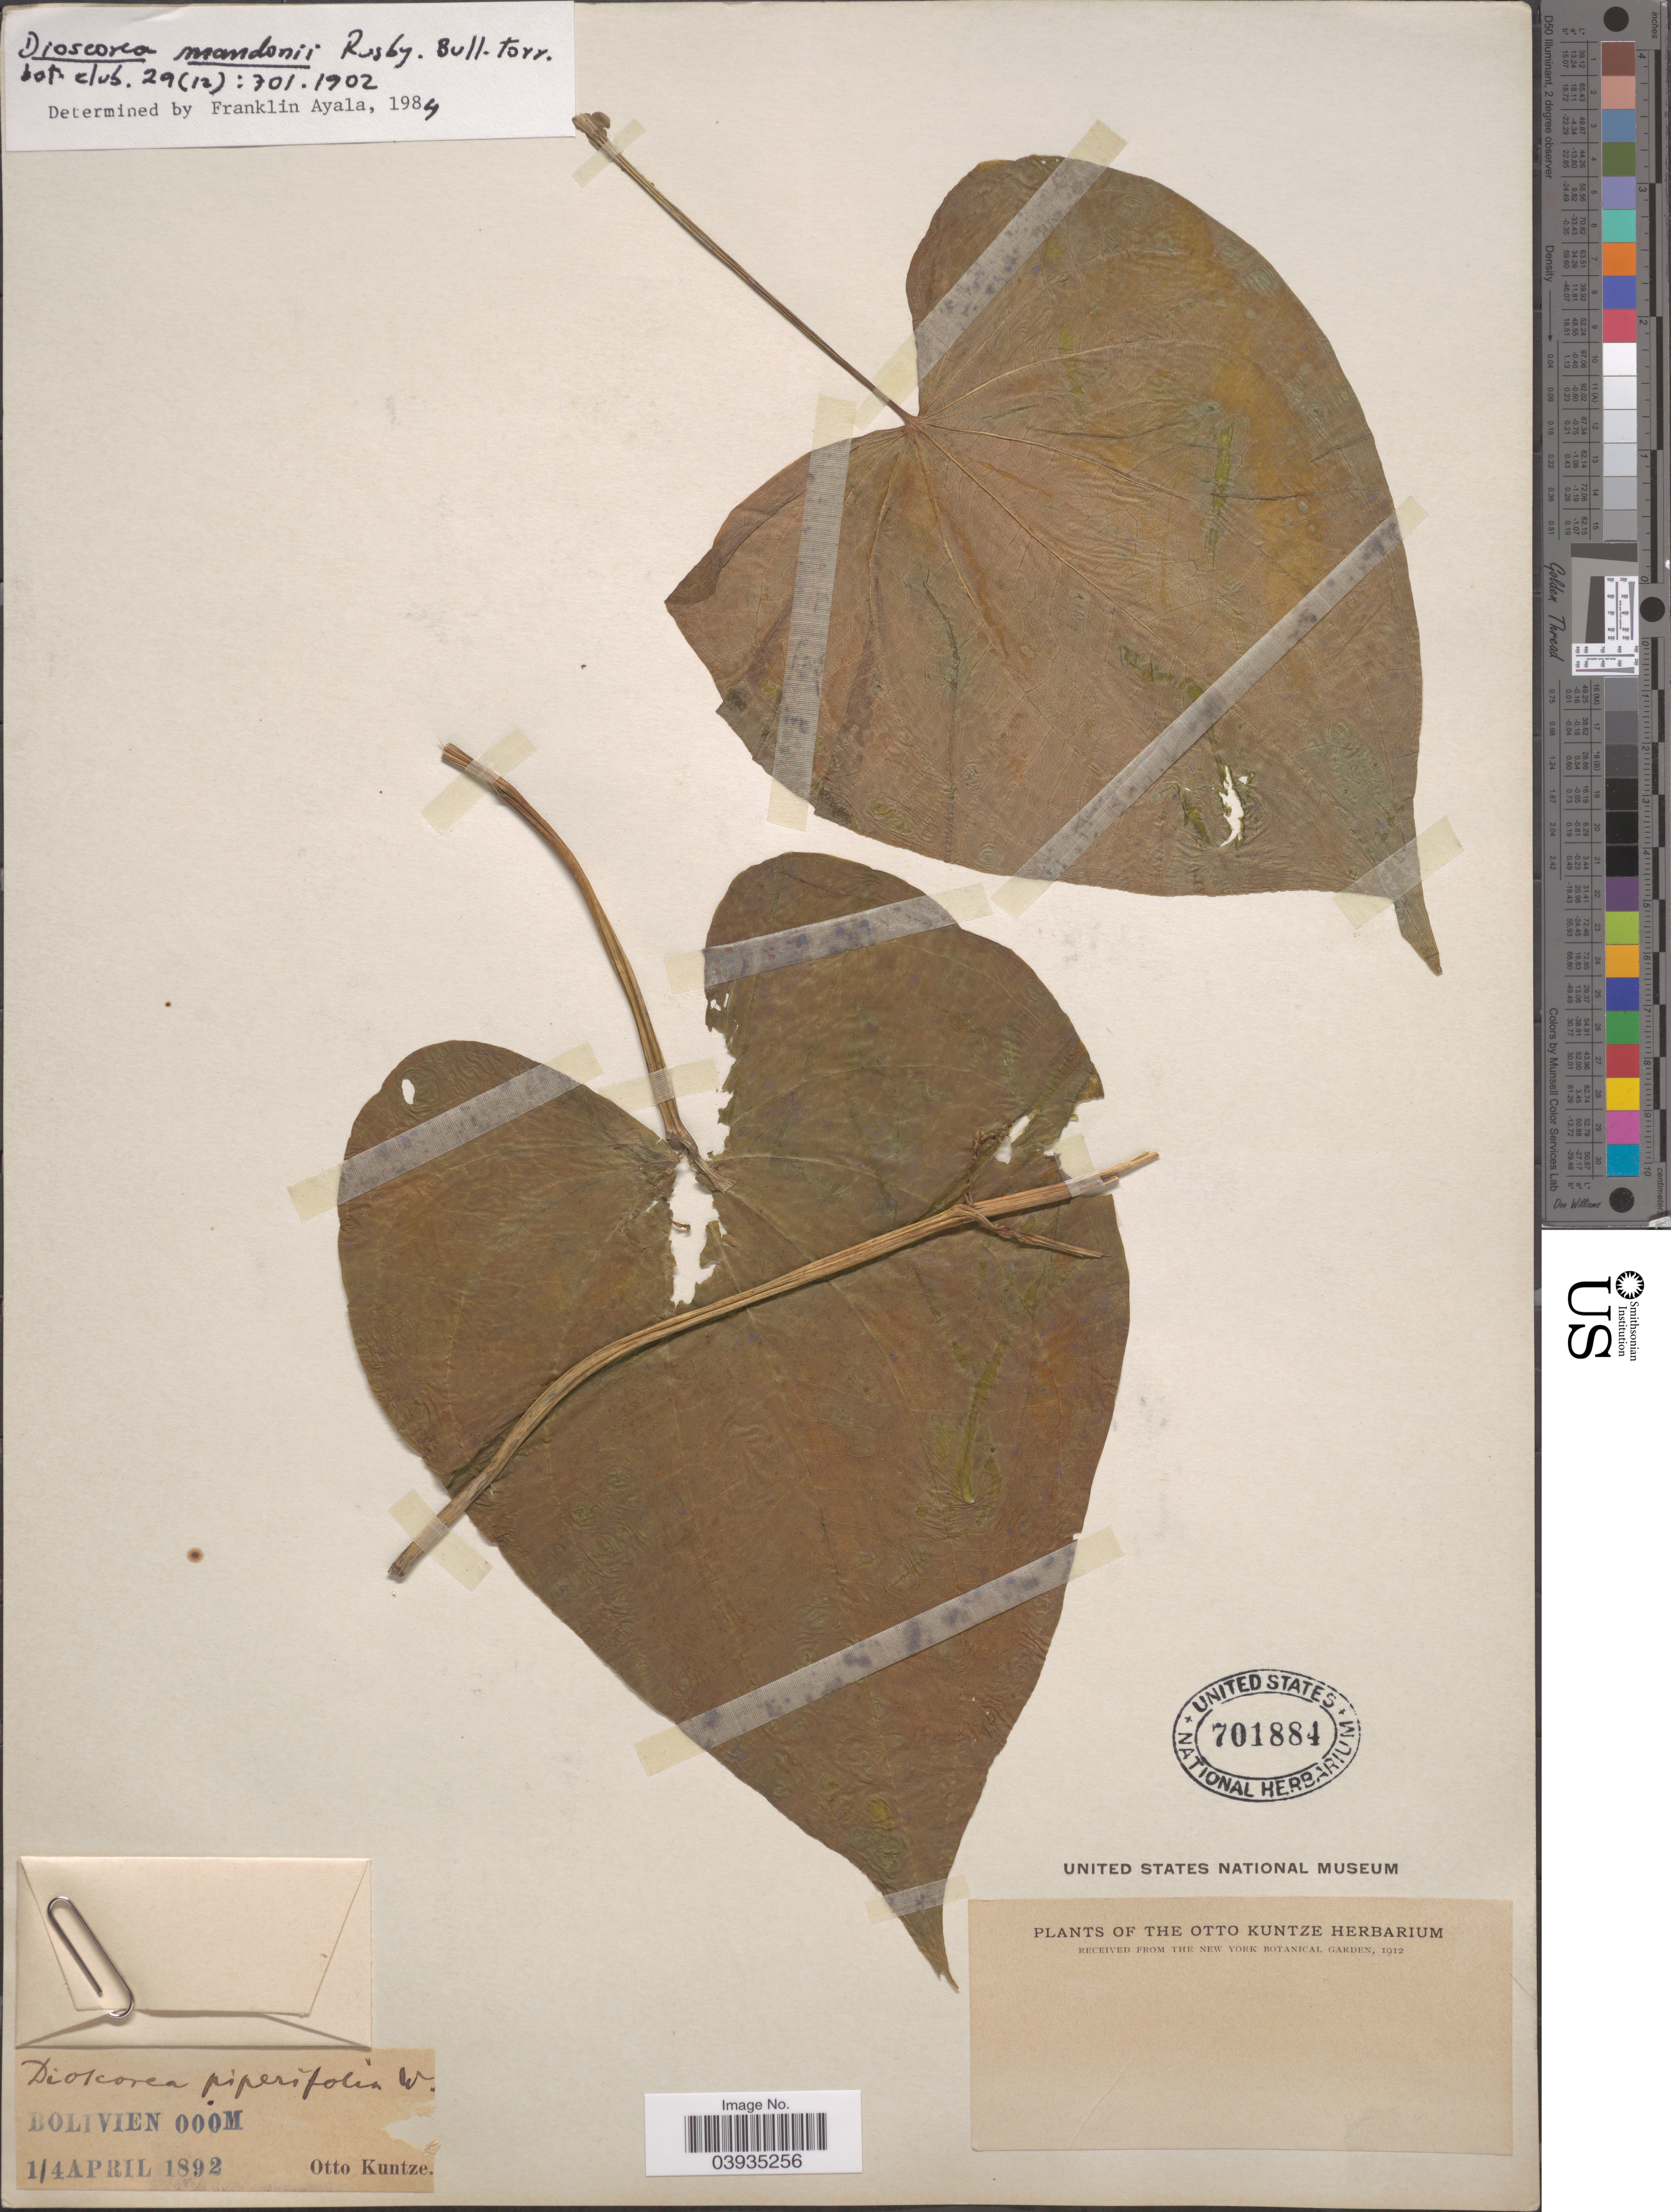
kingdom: Plantae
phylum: Tracheophyta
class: Liliopsida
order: Dioscoreales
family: Dioscoreaceae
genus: Dioscorea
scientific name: Dioscorea mandonii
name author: Rusby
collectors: C.E.O. Kuntze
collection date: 1892-04-01/1892-04-04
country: Bolivia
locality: Bolivien.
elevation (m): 0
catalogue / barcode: US 701884